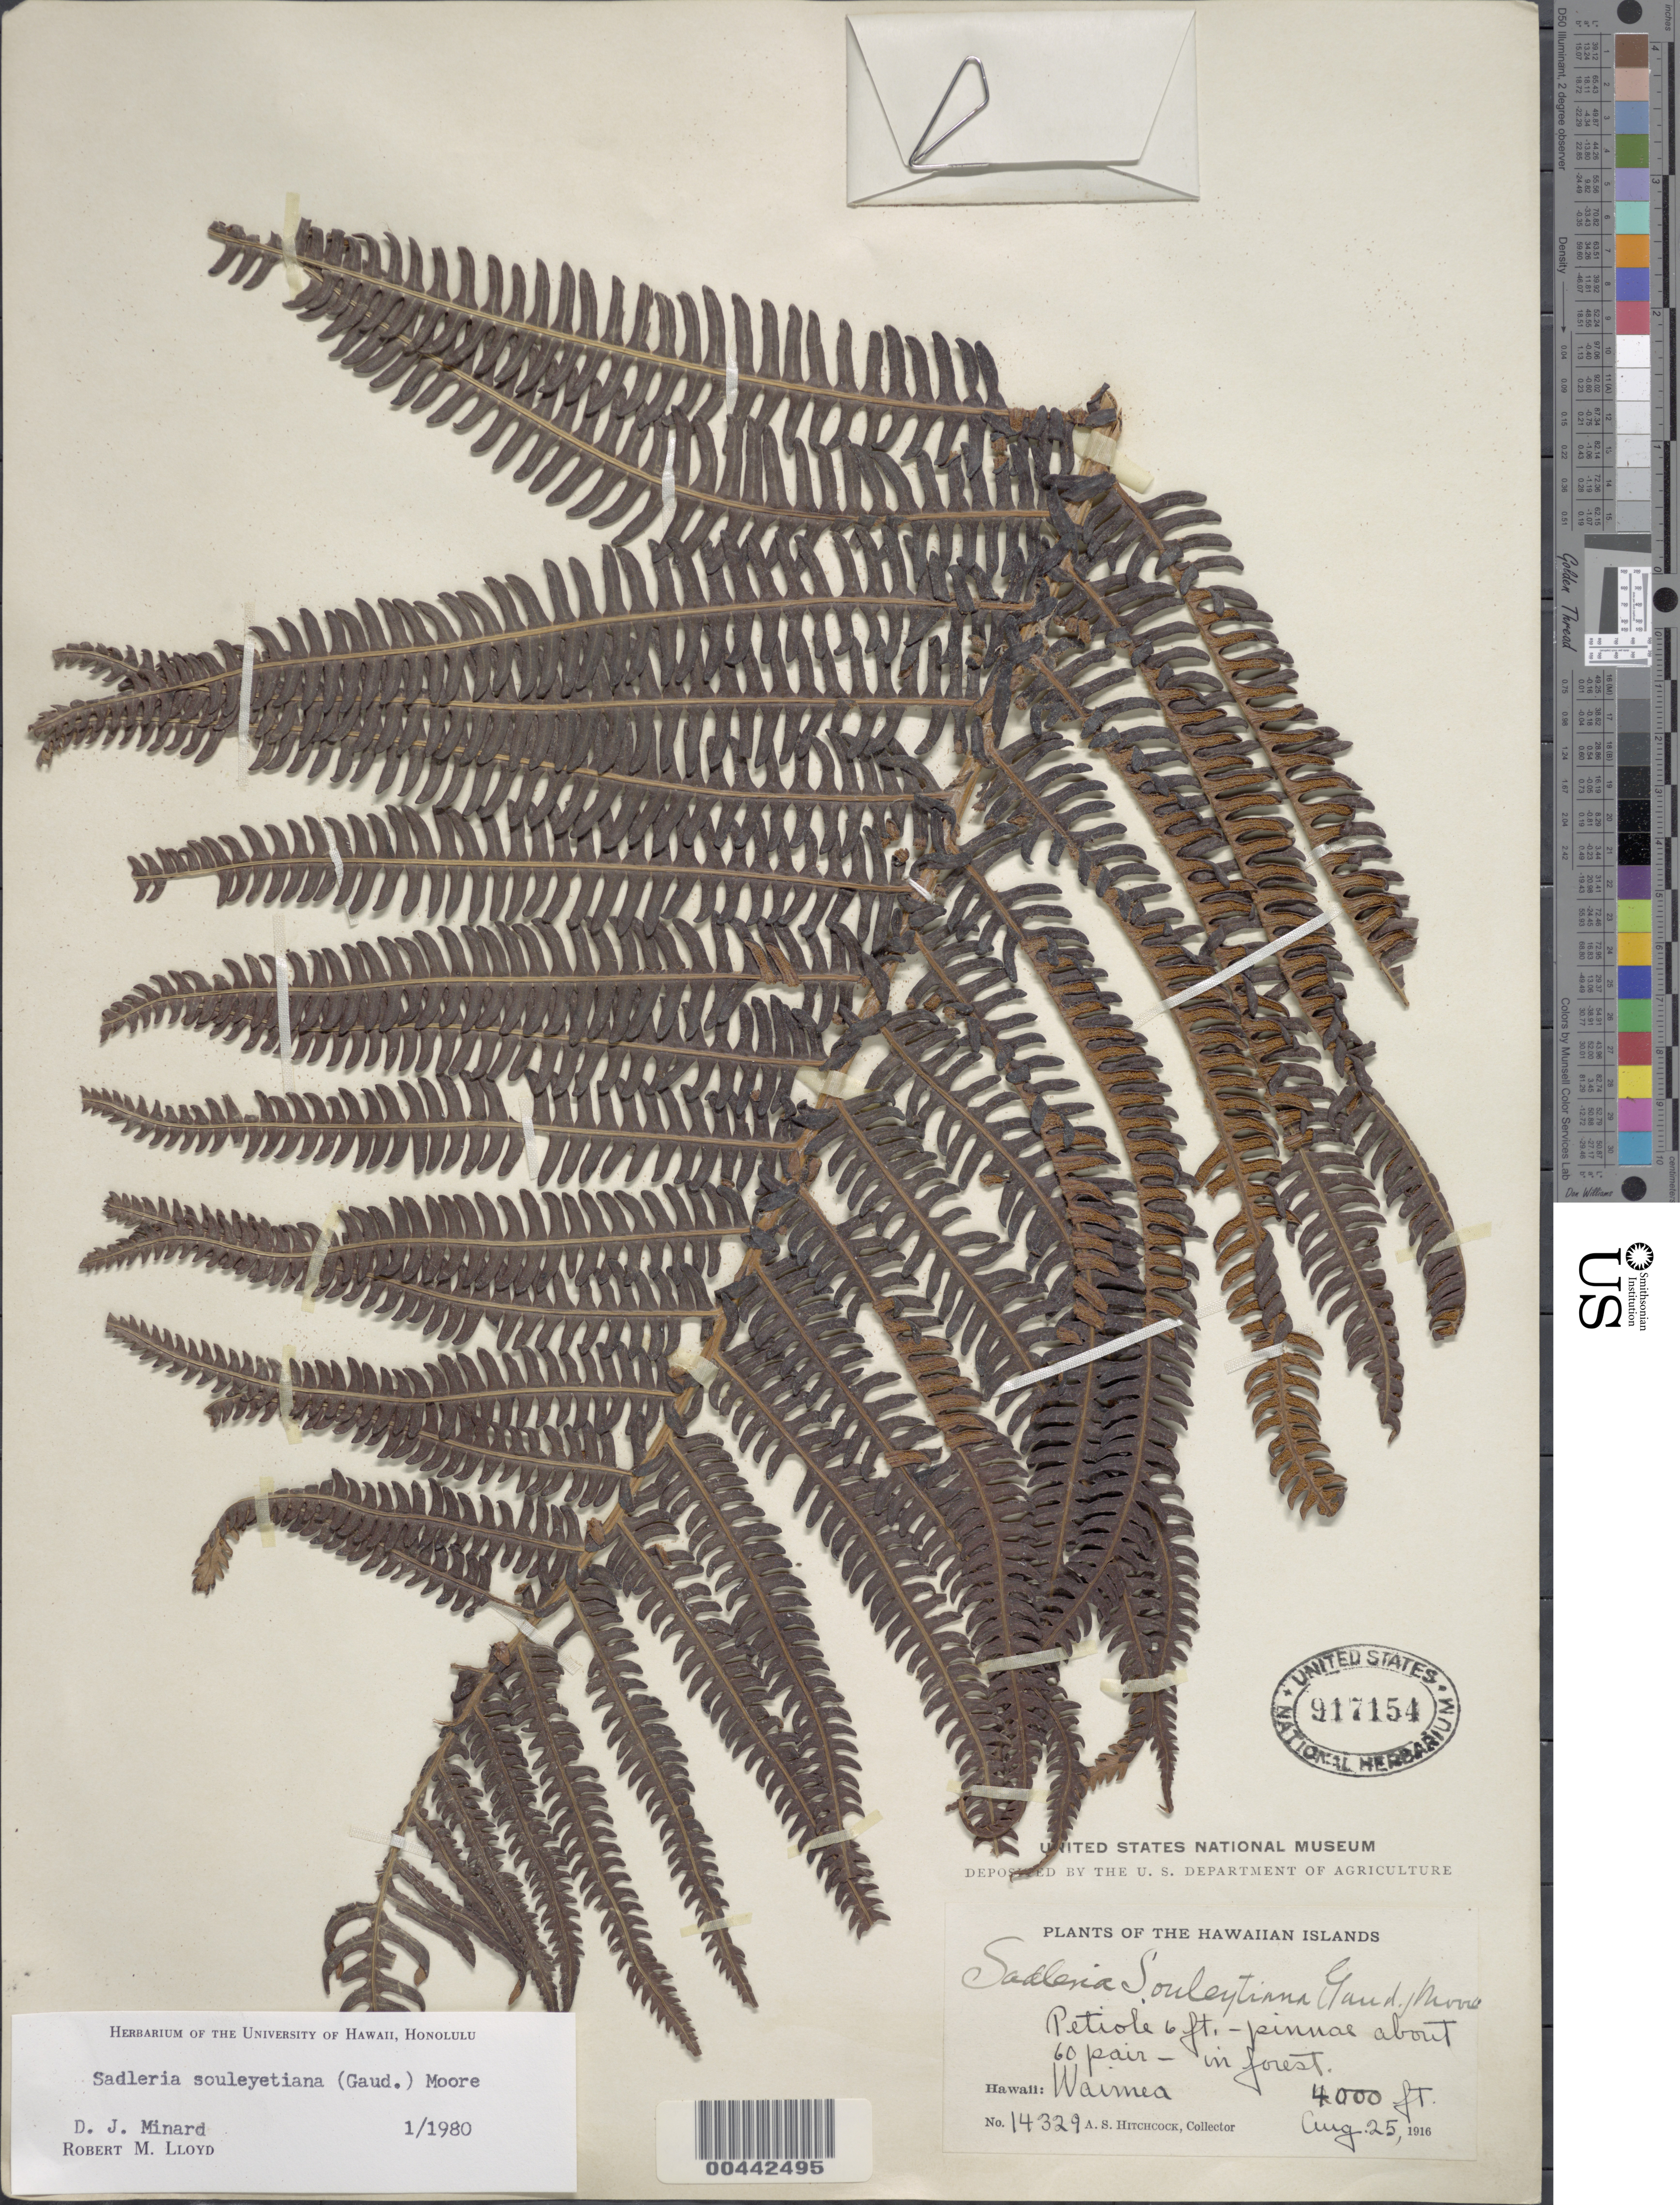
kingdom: Plantae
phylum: Tracheophyta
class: Polypodiopsida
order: Polypodiales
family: Blechnaceae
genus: Sadleria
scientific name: Sadleria souleytiana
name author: (Gaudich.) T. Moore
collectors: A. S. Hitchcock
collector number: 14329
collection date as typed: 25 Aug 1916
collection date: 1916-08-25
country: United States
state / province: Hawaii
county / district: Kauai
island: Kaua'i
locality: Waimea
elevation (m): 1219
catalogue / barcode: US 917154